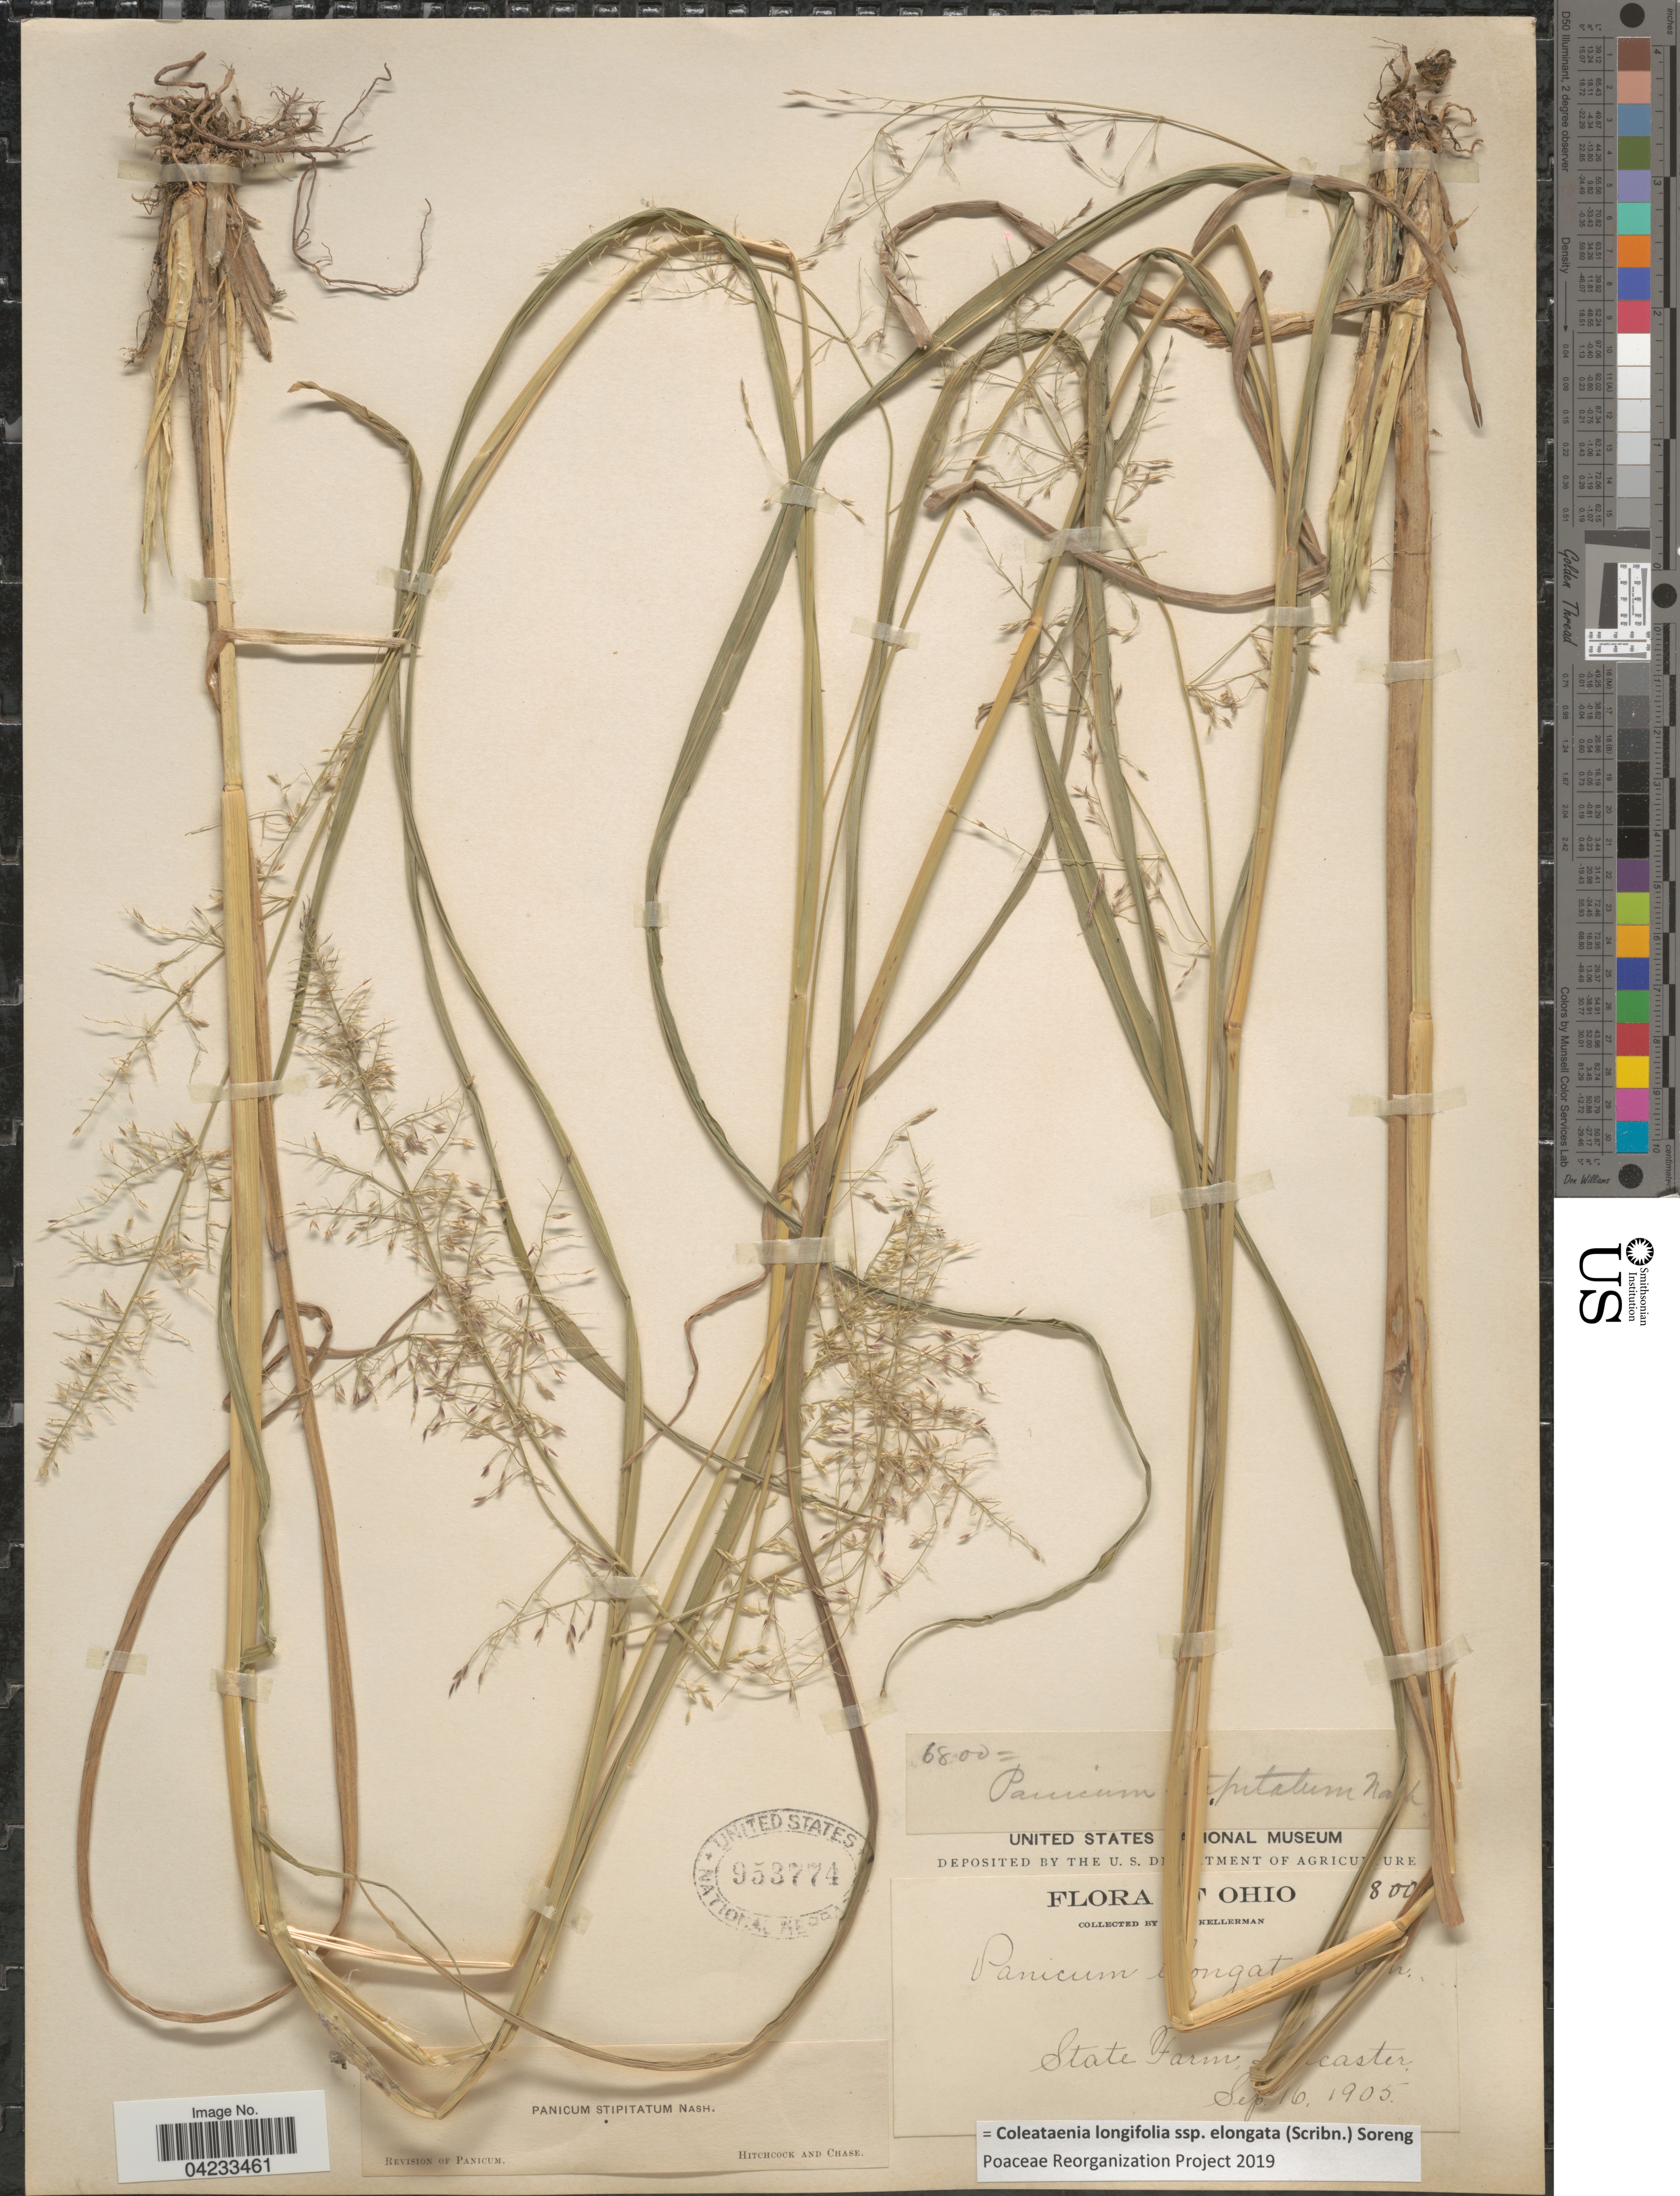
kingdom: Plantae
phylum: Tracheophyta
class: Liliopsida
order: Poales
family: Poaceae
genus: Coleataenia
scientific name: Coleataenia longifolia subsp. elongata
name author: (Scribn.) Soreng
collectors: -. Kellerman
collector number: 800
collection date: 1905-09-16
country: United States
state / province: Ohio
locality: State Farm, Lancaster.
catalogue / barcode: US 953774